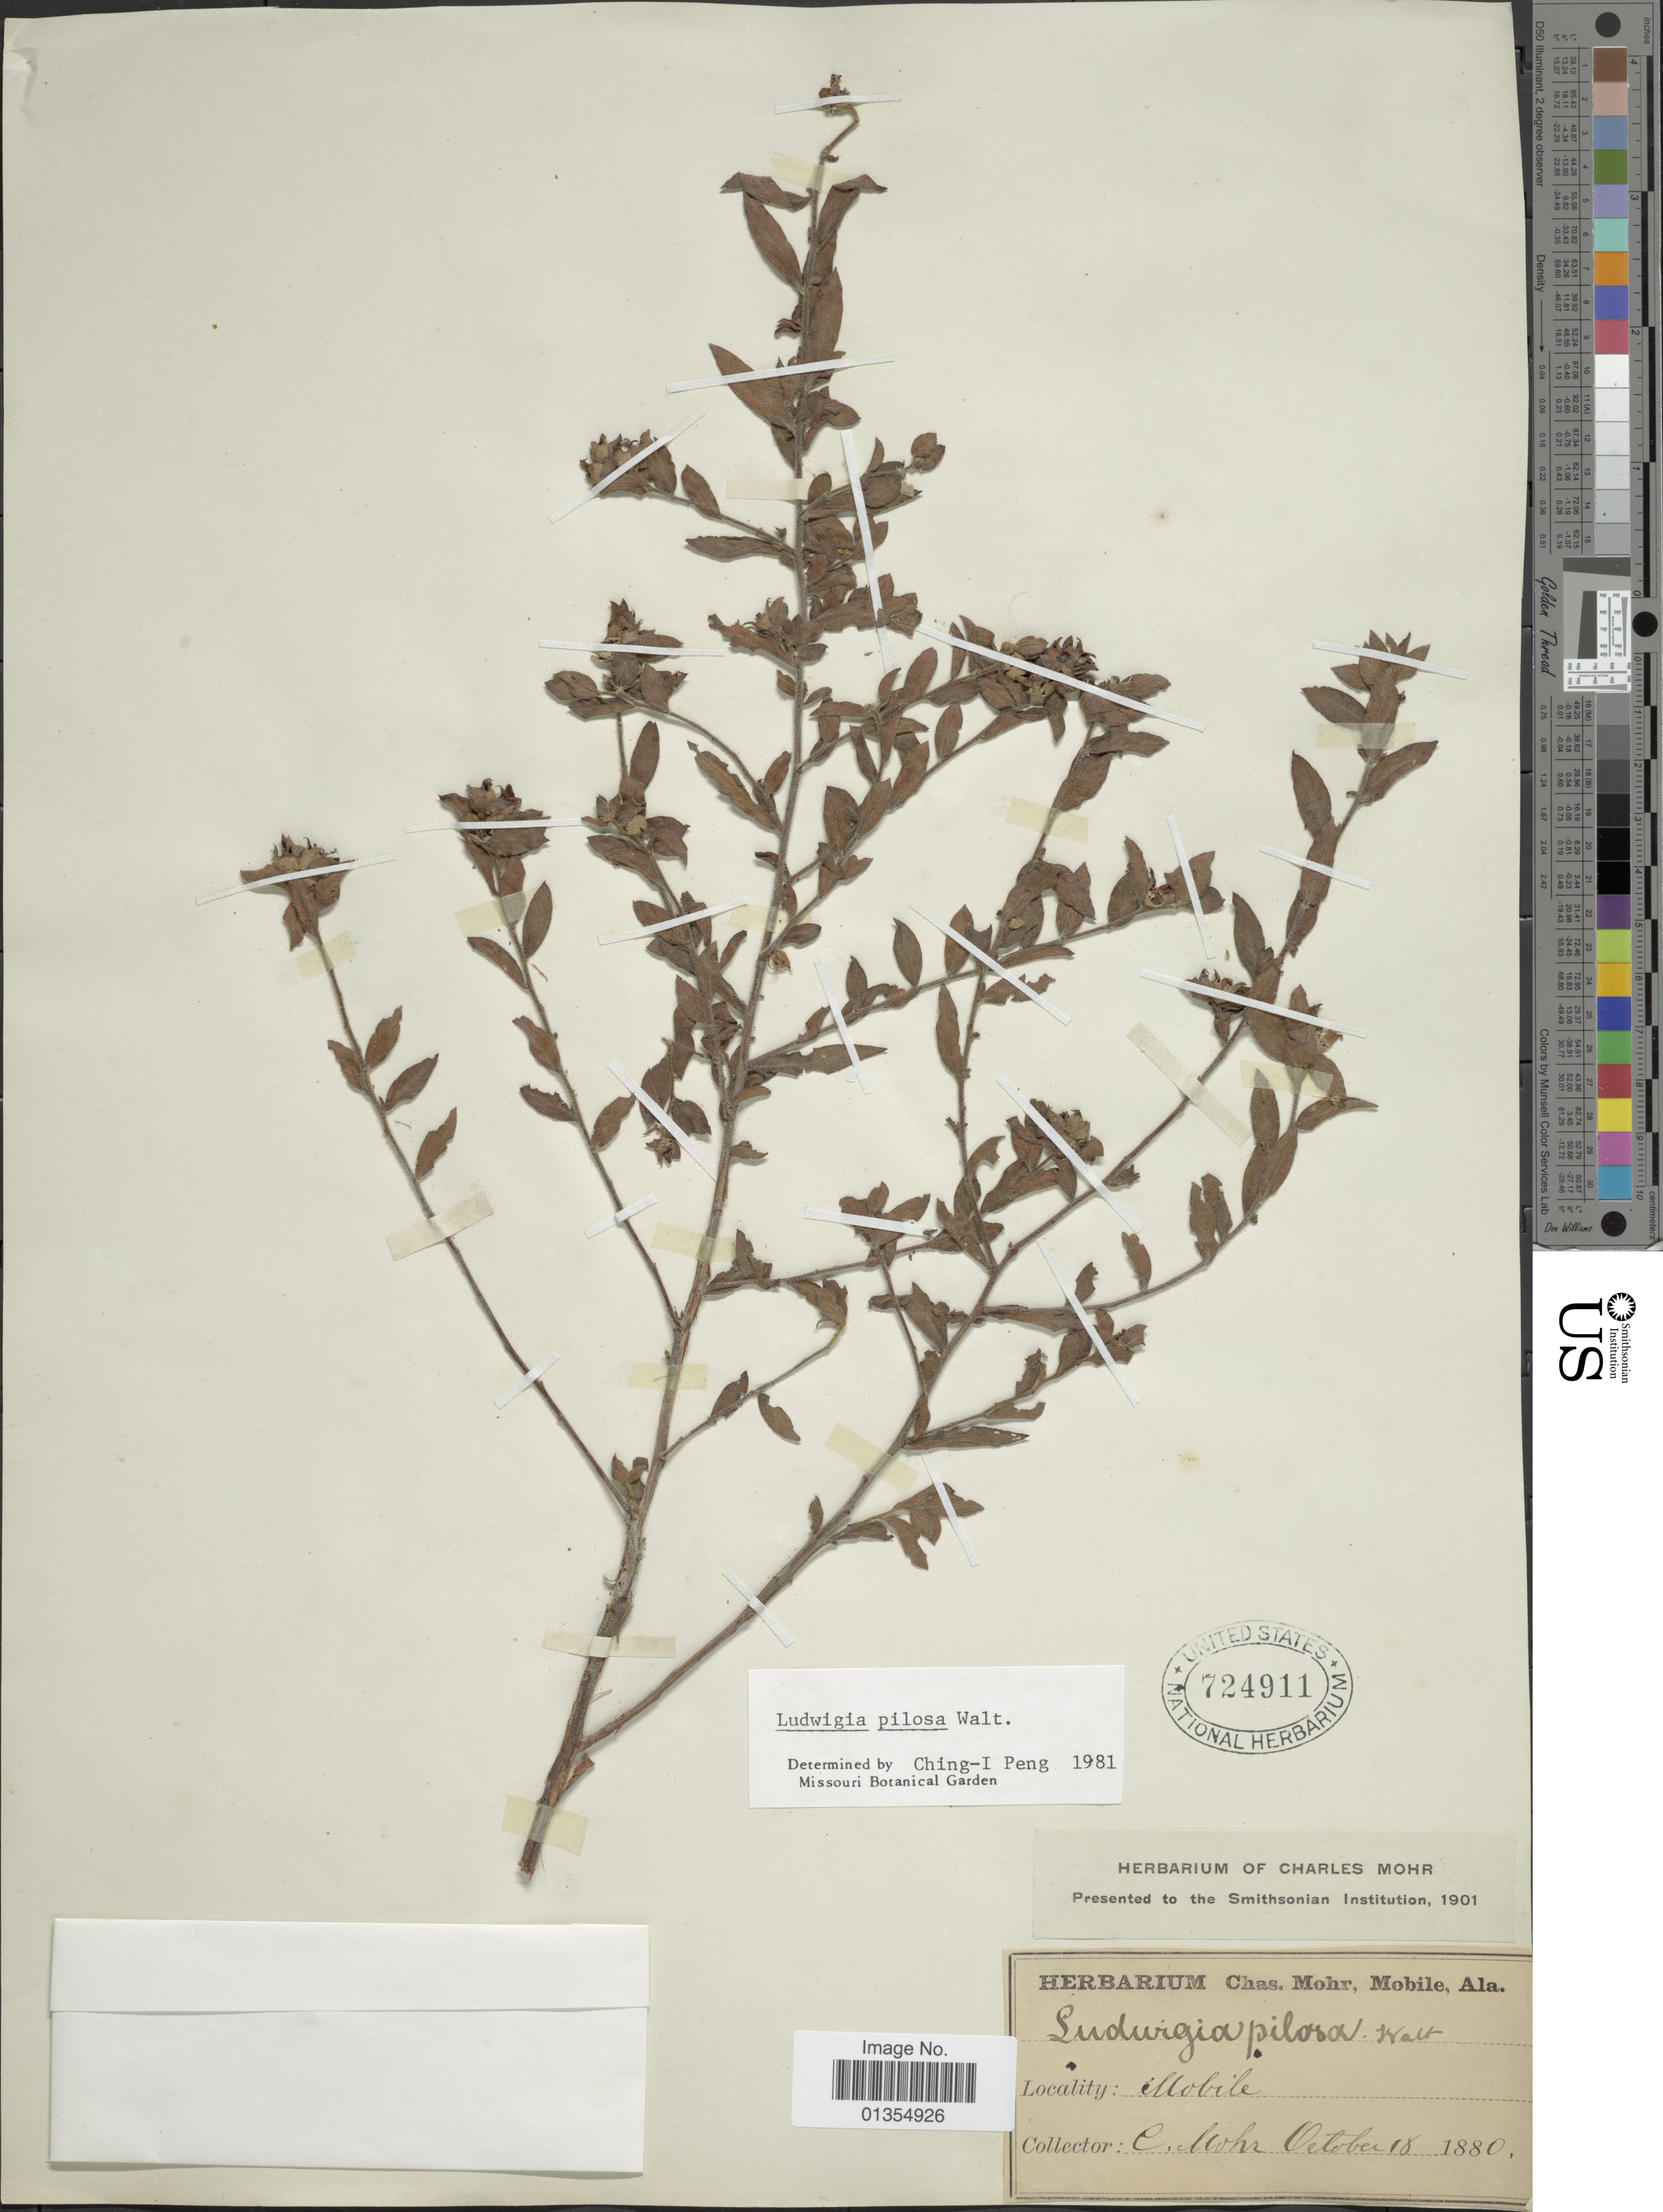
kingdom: Plantae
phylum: Tracheophyta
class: Magnoliopsida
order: Myrtales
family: Onagraceae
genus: Ludwigia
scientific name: Ludwigia pilosa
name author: Walter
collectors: C. T. Mohr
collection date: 1880-10-18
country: United States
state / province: Alabama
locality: Mobile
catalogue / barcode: US 724911